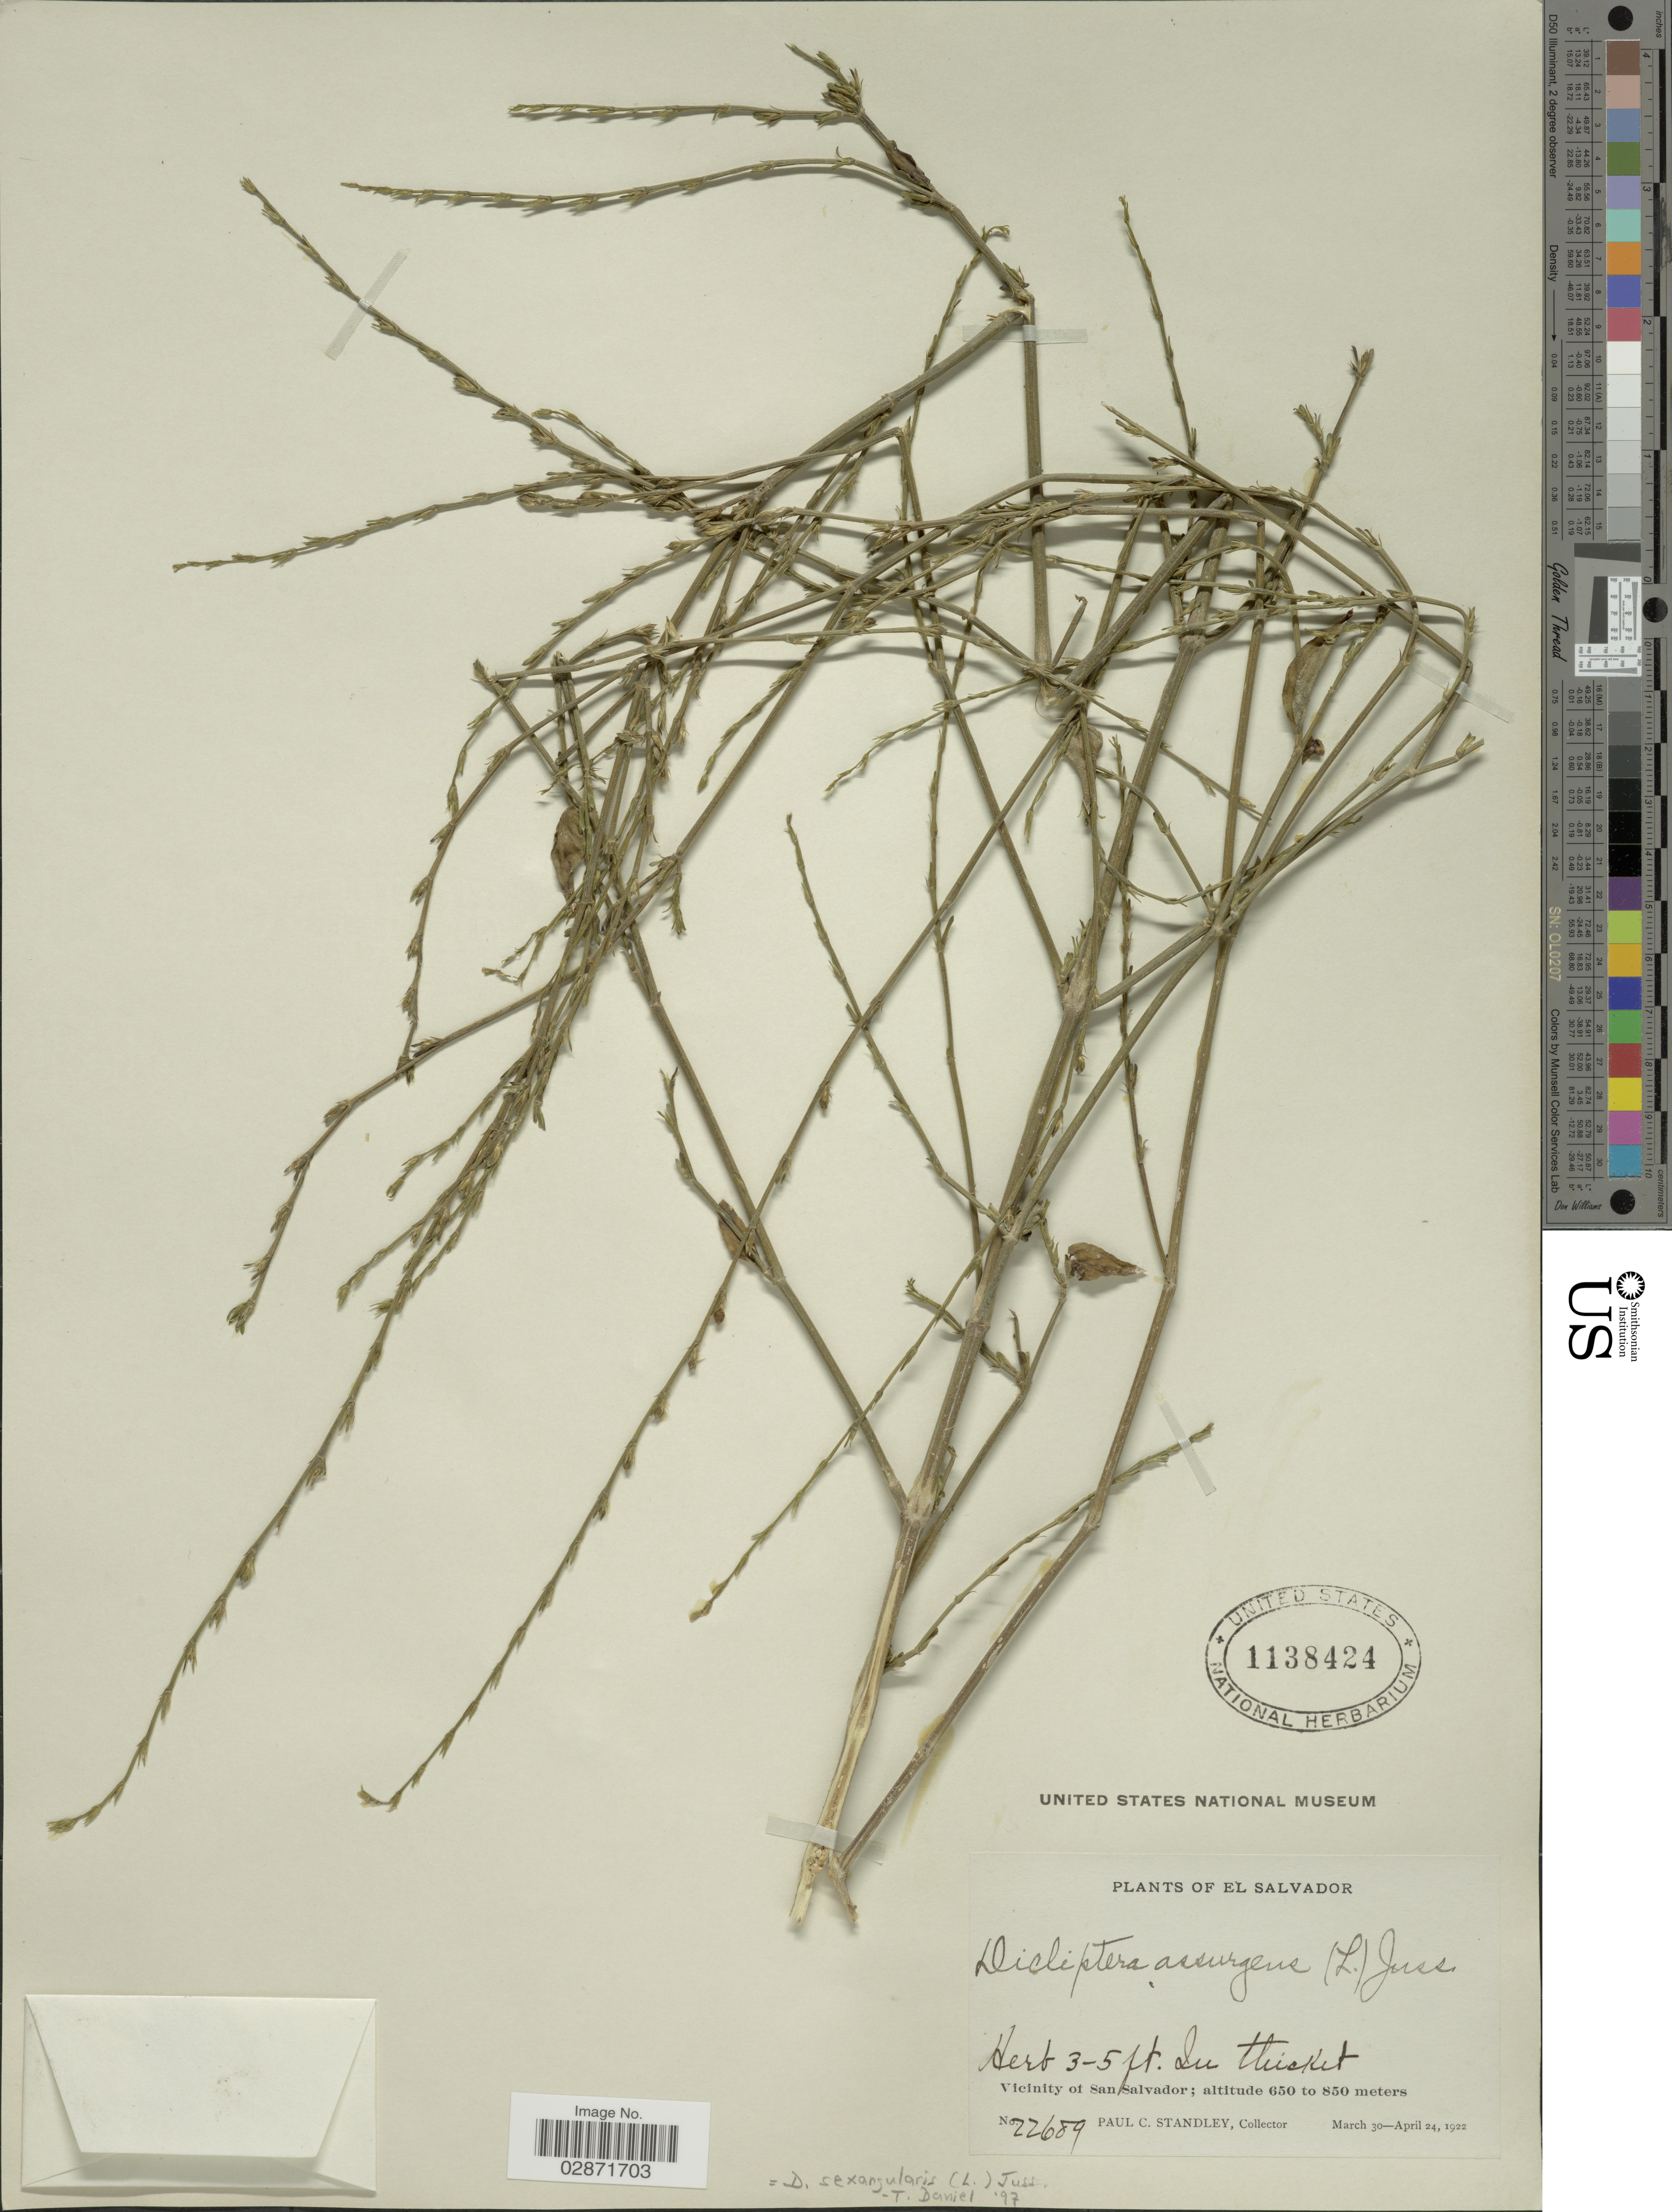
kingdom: Plantae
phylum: Tracheophyta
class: Magnoliopsida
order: Lamiales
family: Acanthaceae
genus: Dicliptera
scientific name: Dicliptera sexangularis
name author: (L.) Juss.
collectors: P. C. Standley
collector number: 22689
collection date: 1922-03-30/1922-04-24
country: El Salvador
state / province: San Salvador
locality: Vicinity of San Salvador.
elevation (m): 650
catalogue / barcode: US 1138424